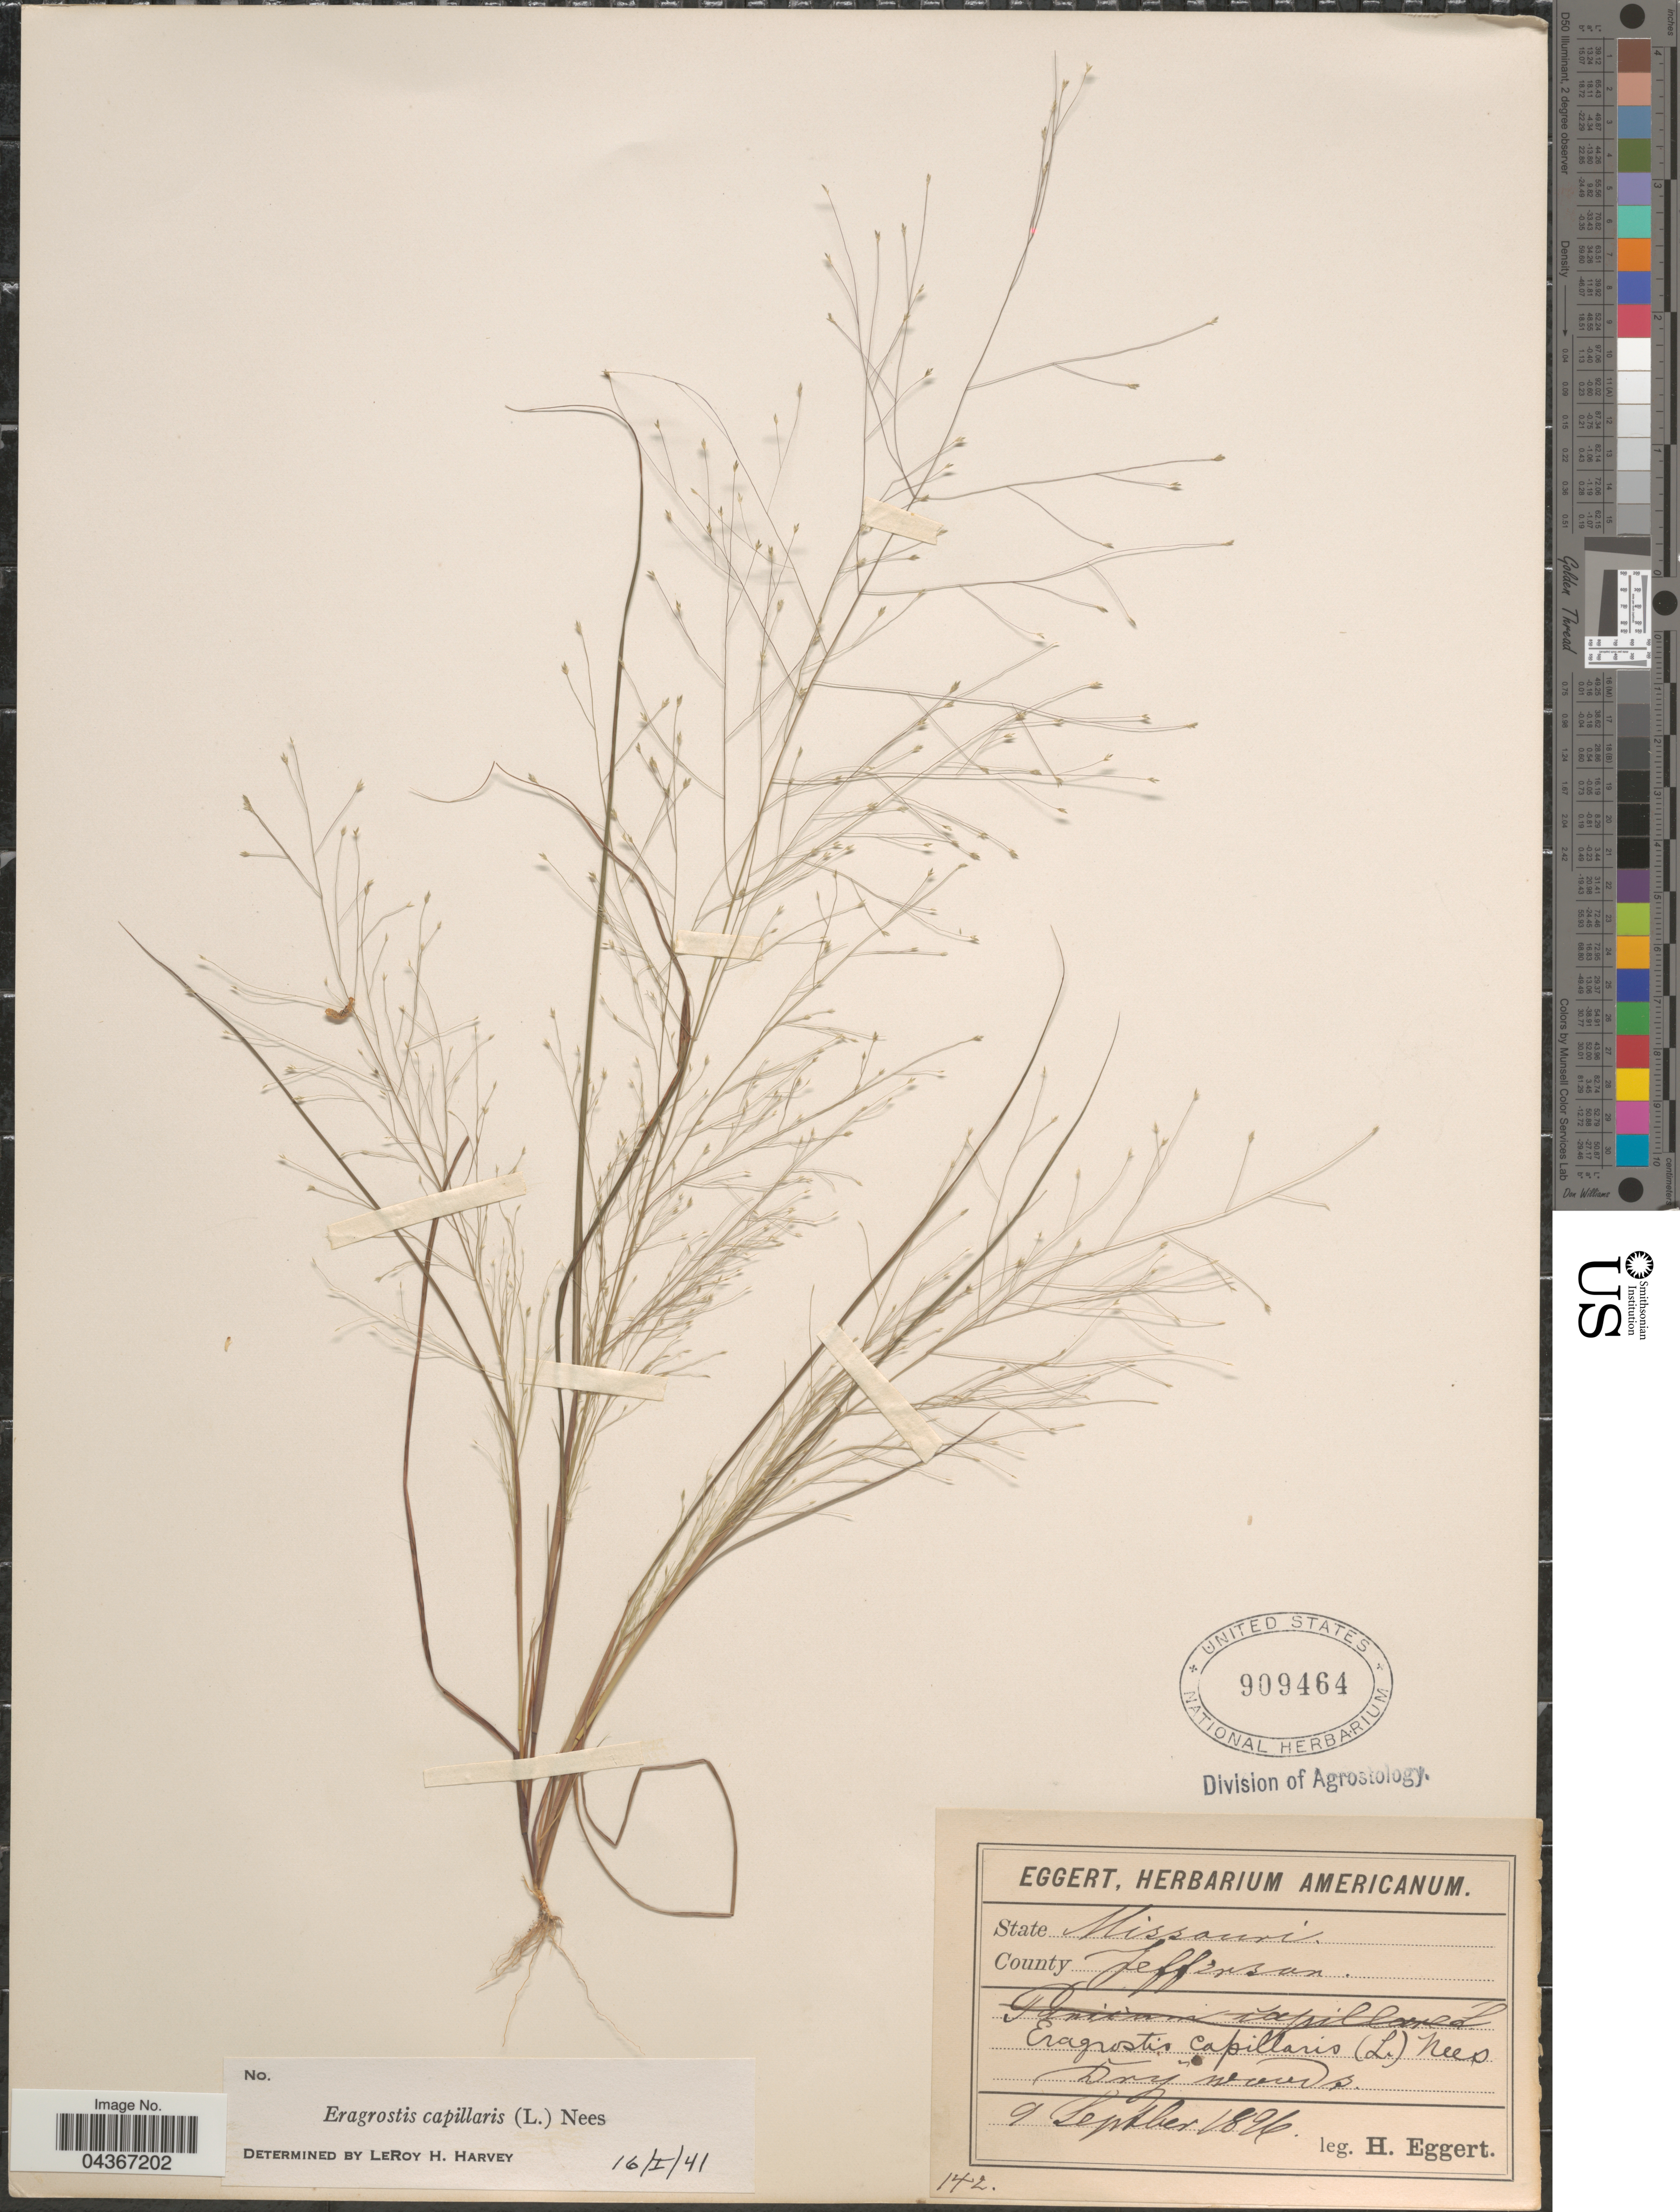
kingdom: Plantae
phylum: Tracheophyta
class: Liliopsida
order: Poales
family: Poaceae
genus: Eragrostis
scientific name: Eragrostis capillaris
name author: (L.) Nees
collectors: H. Eggert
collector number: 142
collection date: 1896-09-09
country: United States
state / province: Missouri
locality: County Jefferson.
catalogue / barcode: US 909464